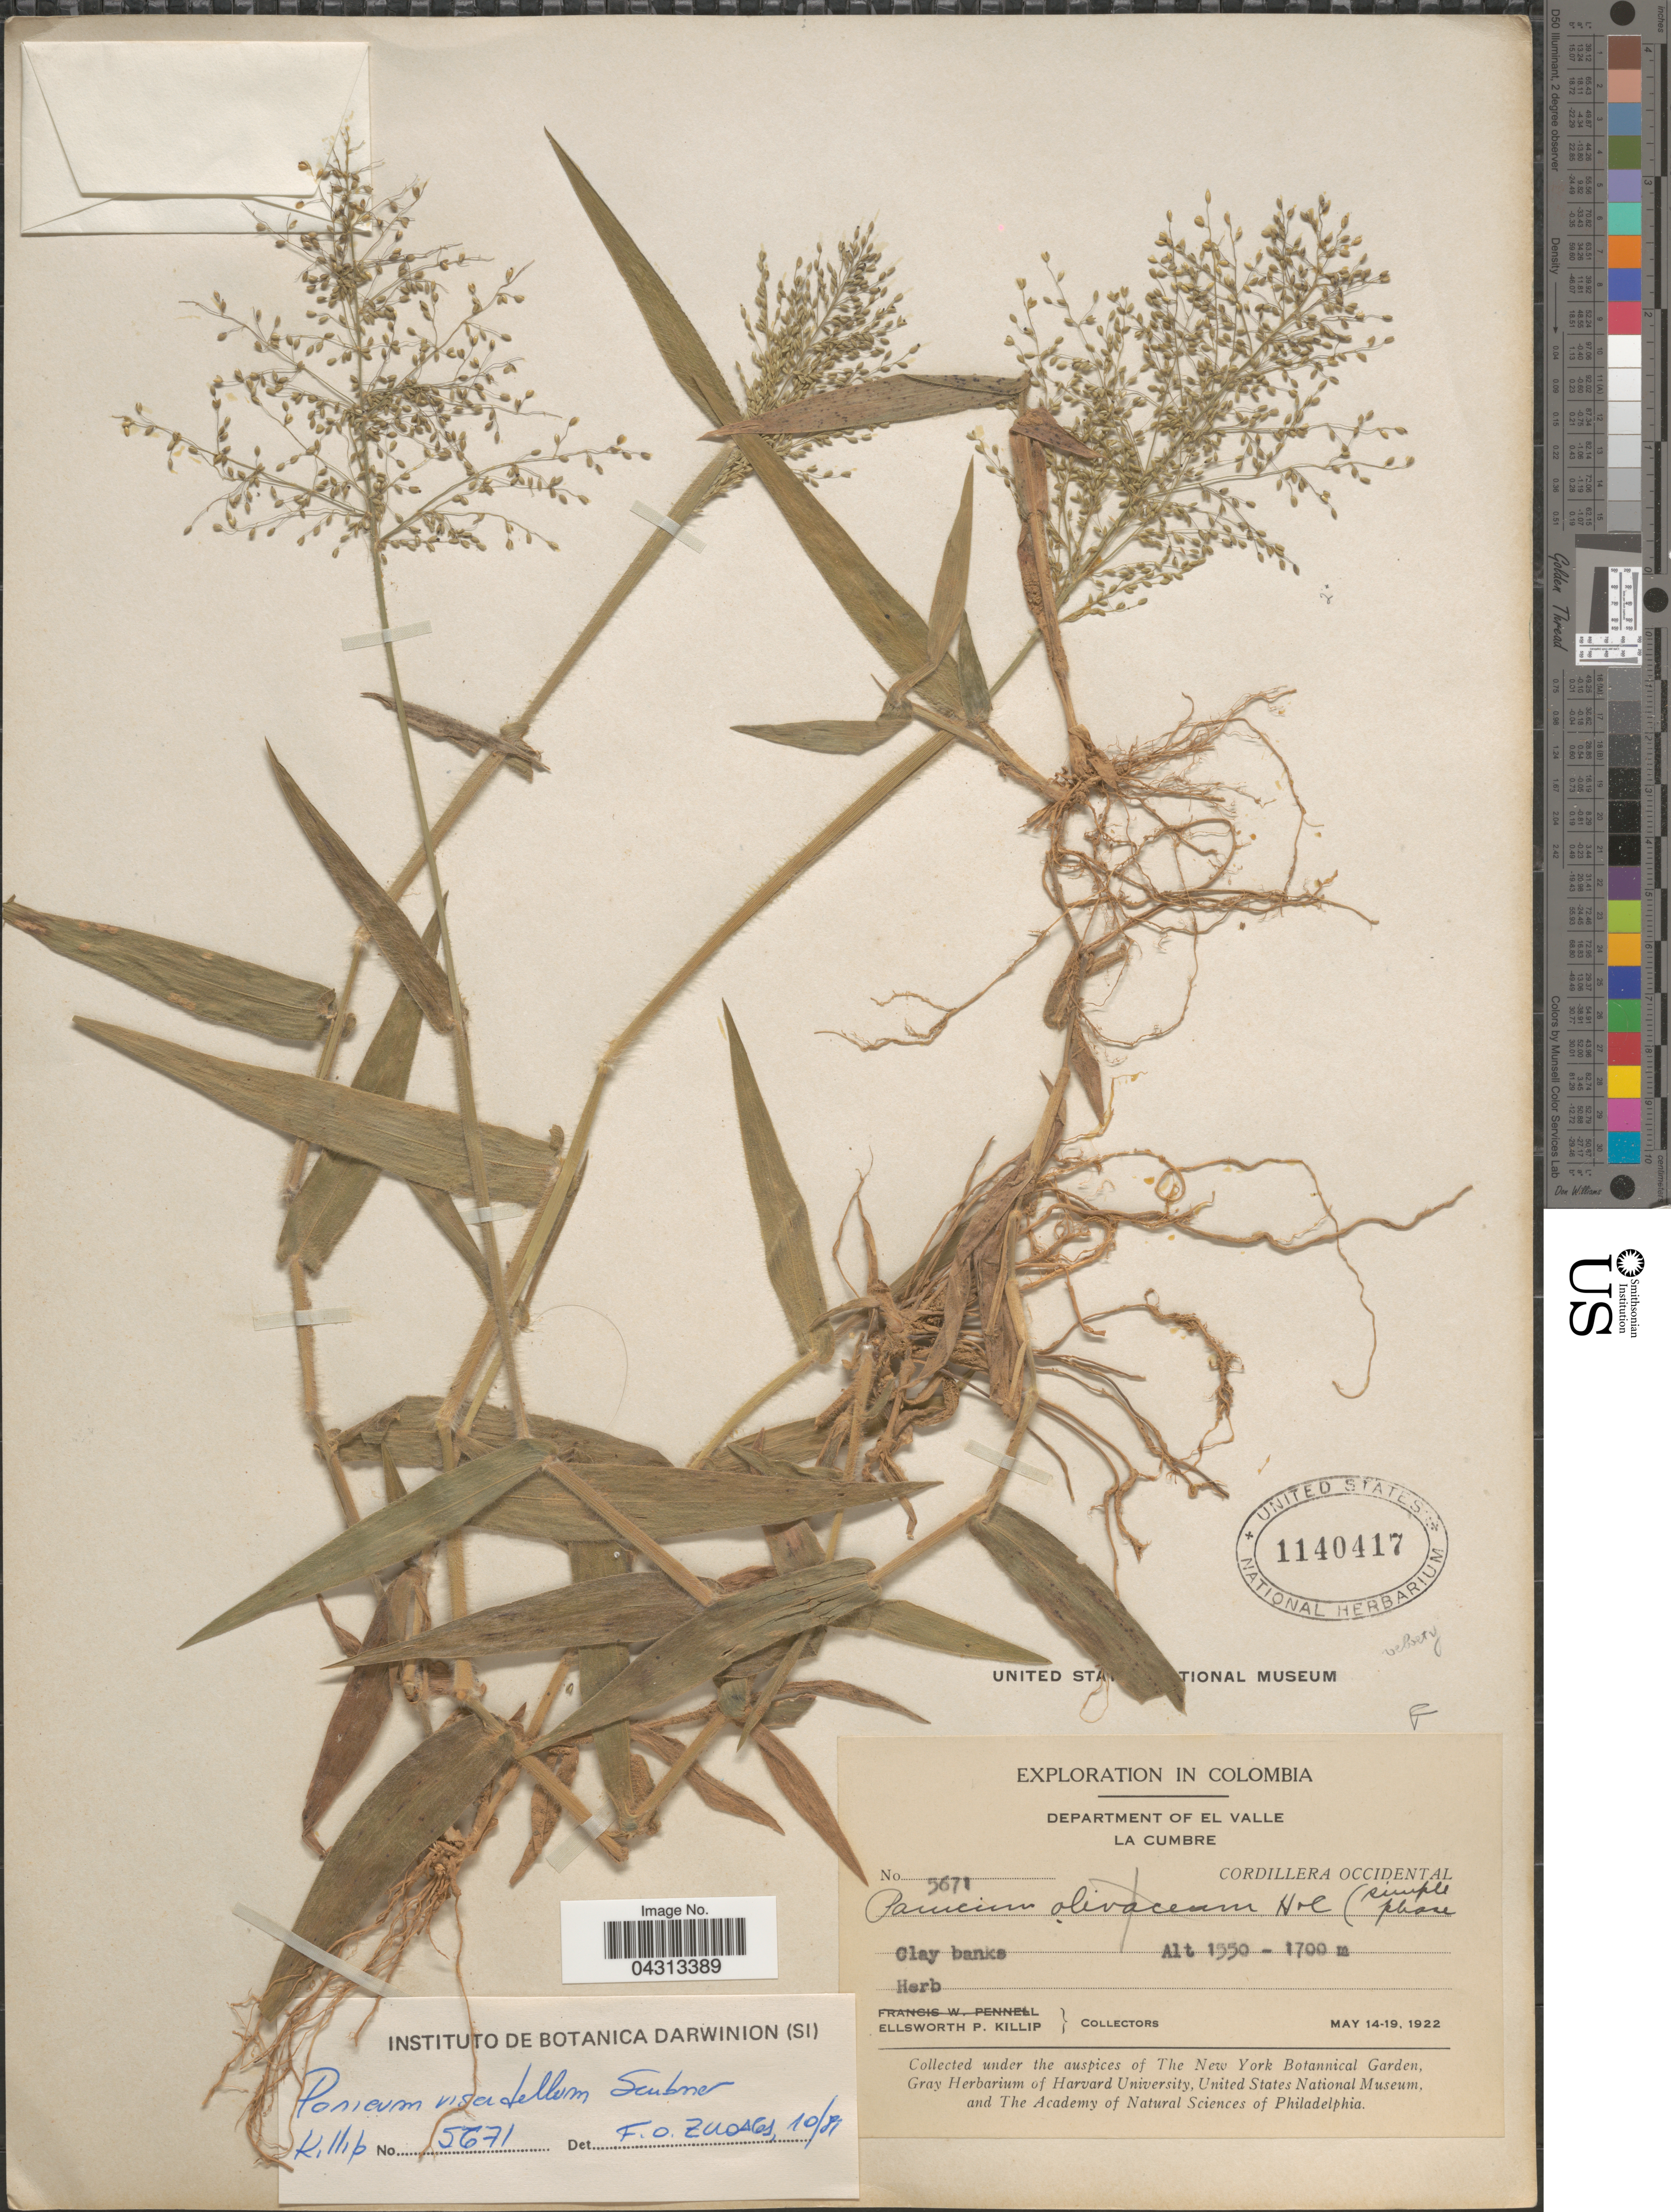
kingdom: Plantae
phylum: Tracheophyta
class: Liliopsida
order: Poales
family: Poaceae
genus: Dichanthelium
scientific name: Dichanthelium viscidellum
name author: (Scribn.) Gould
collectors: E. P. Killip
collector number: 5671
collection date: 1922-05-14/1922-05-19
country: Colombia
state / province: Valle del Cauca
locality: Exploration in Colombia. Department of El Valle. La Cumbre. Cordillera Occidental.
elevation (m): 1550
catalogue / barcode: US 1140417